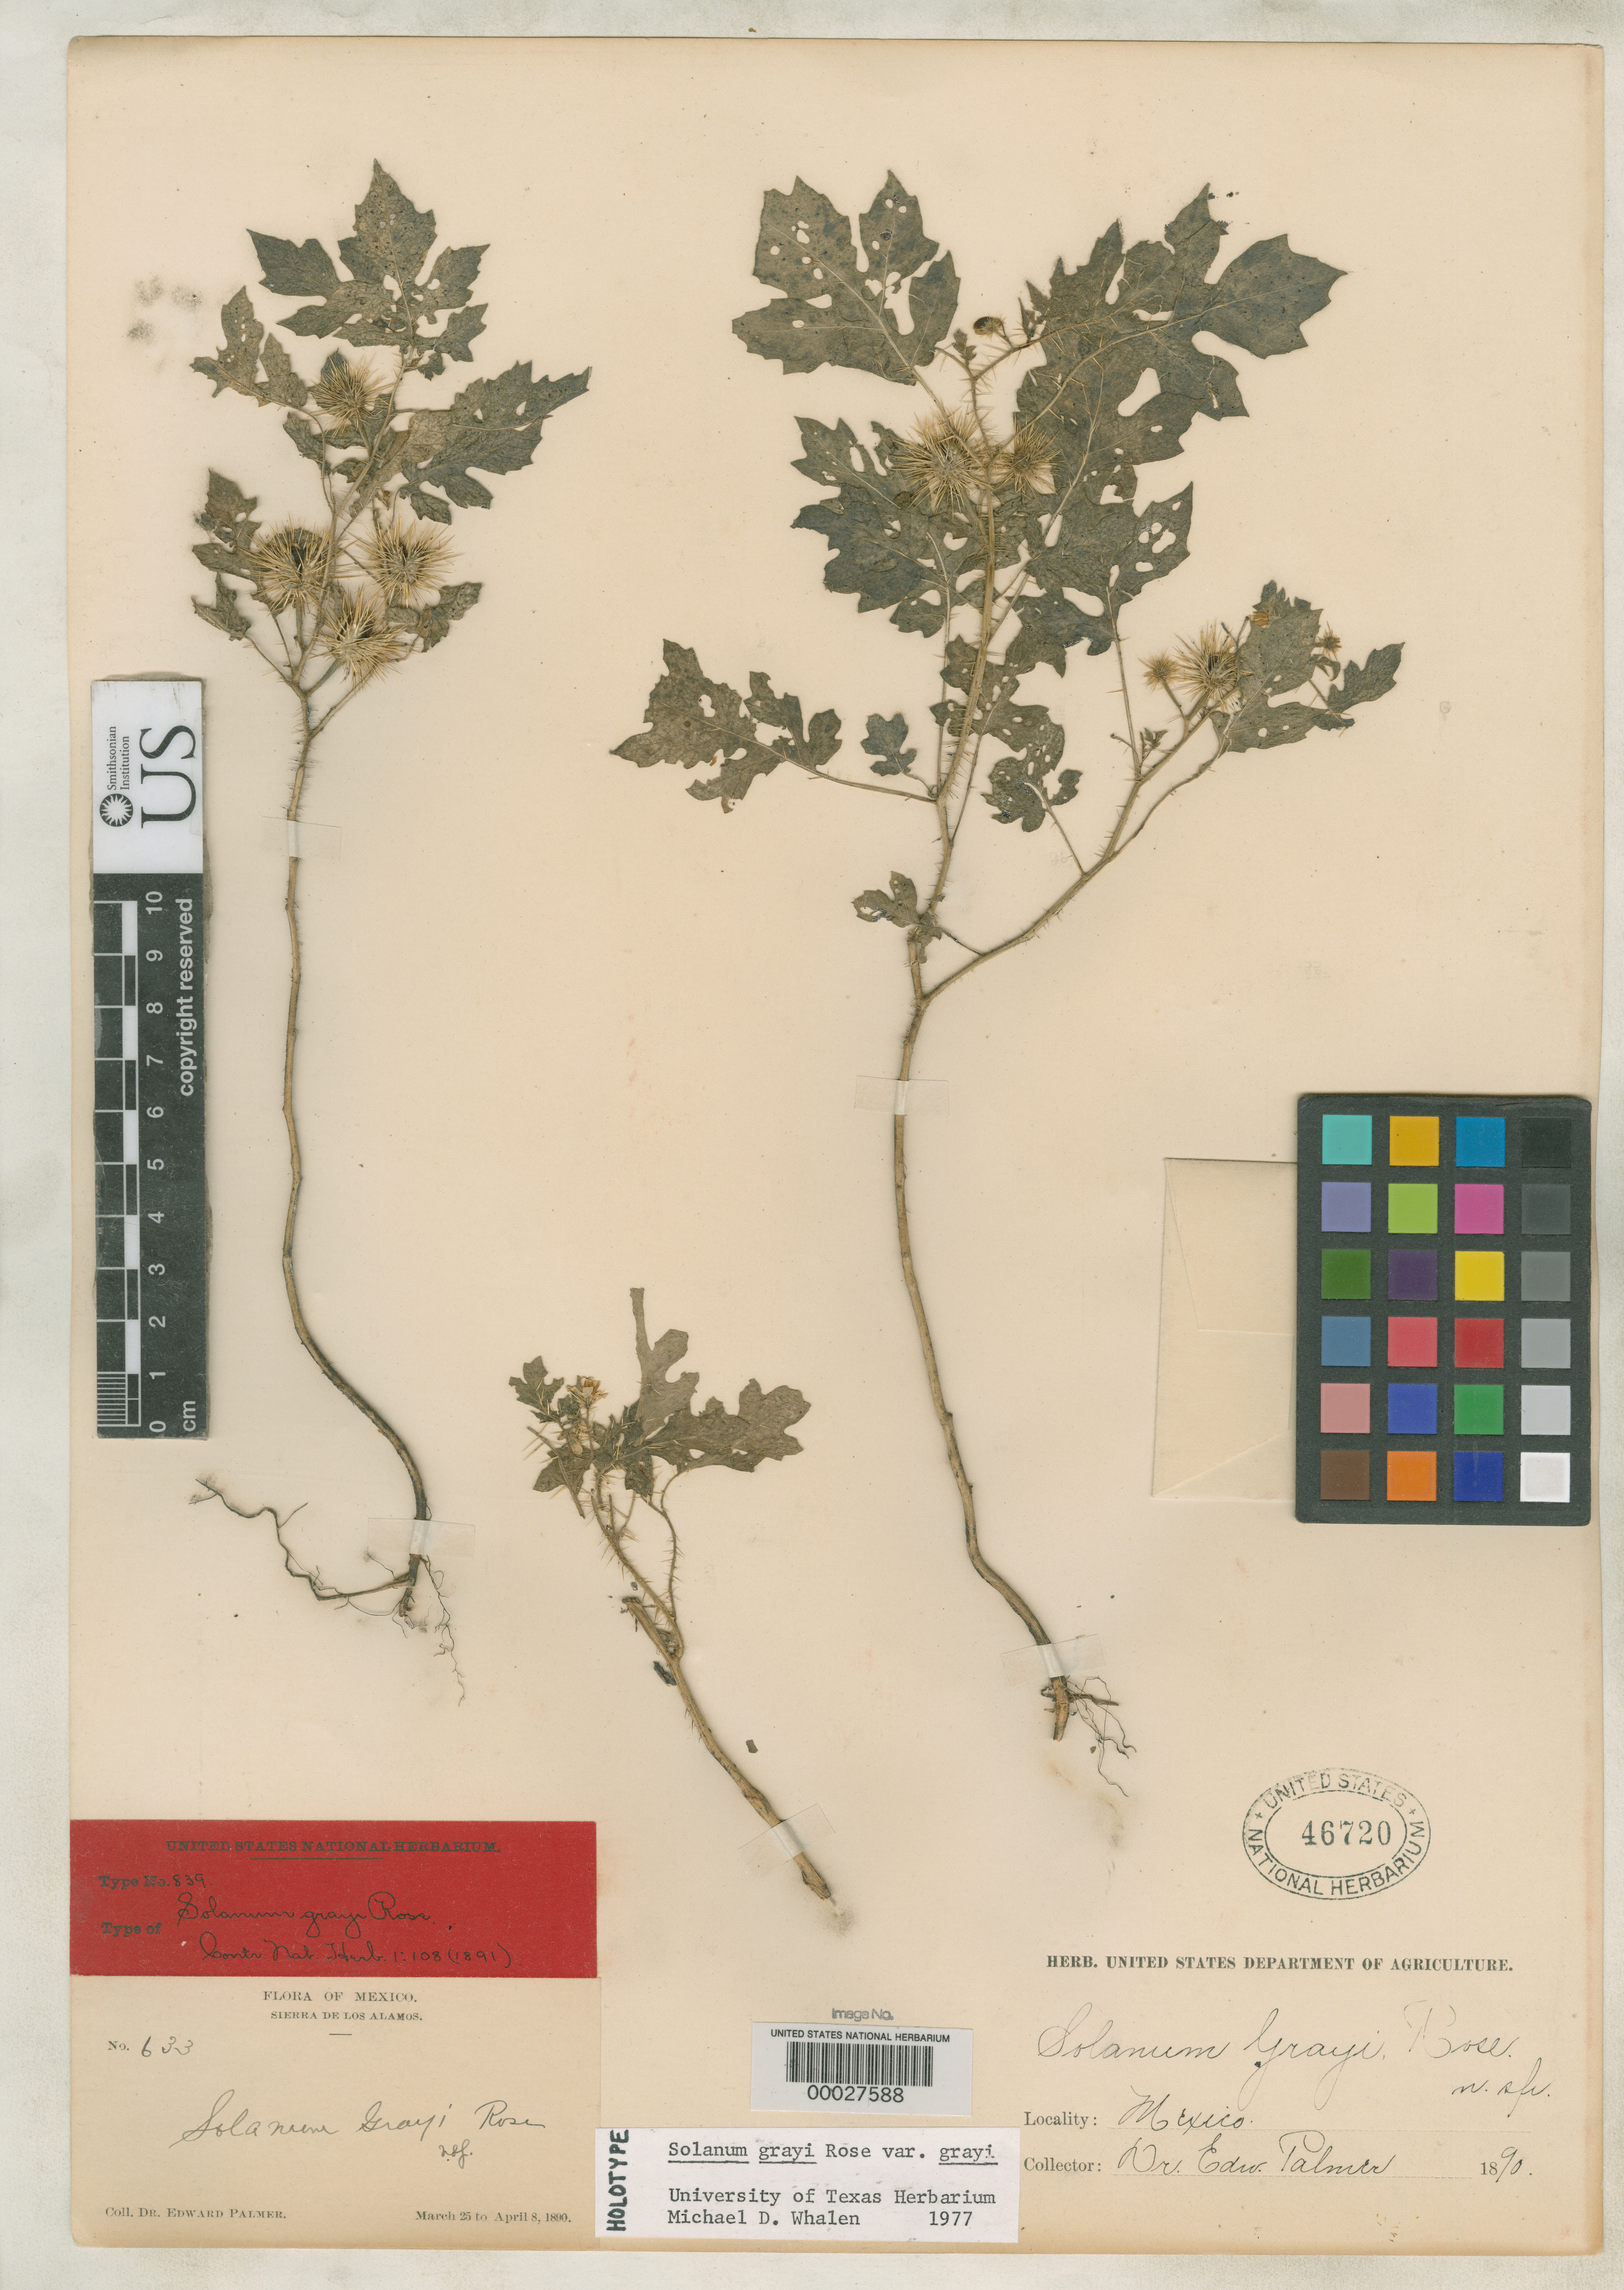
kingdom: Plantae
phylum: Tracheophyta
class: Magnoliopsida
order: Solanales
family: Solanaceae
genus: Solanum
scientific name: Solanum grayi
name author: Rose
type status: Holotype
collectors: E. Palmer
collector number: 633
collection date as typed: Sept. 16-30, 1890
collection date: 1890-09-16/1890-09-30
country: Mexico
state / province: Sonora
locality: Alamos.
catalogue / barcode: US 46720